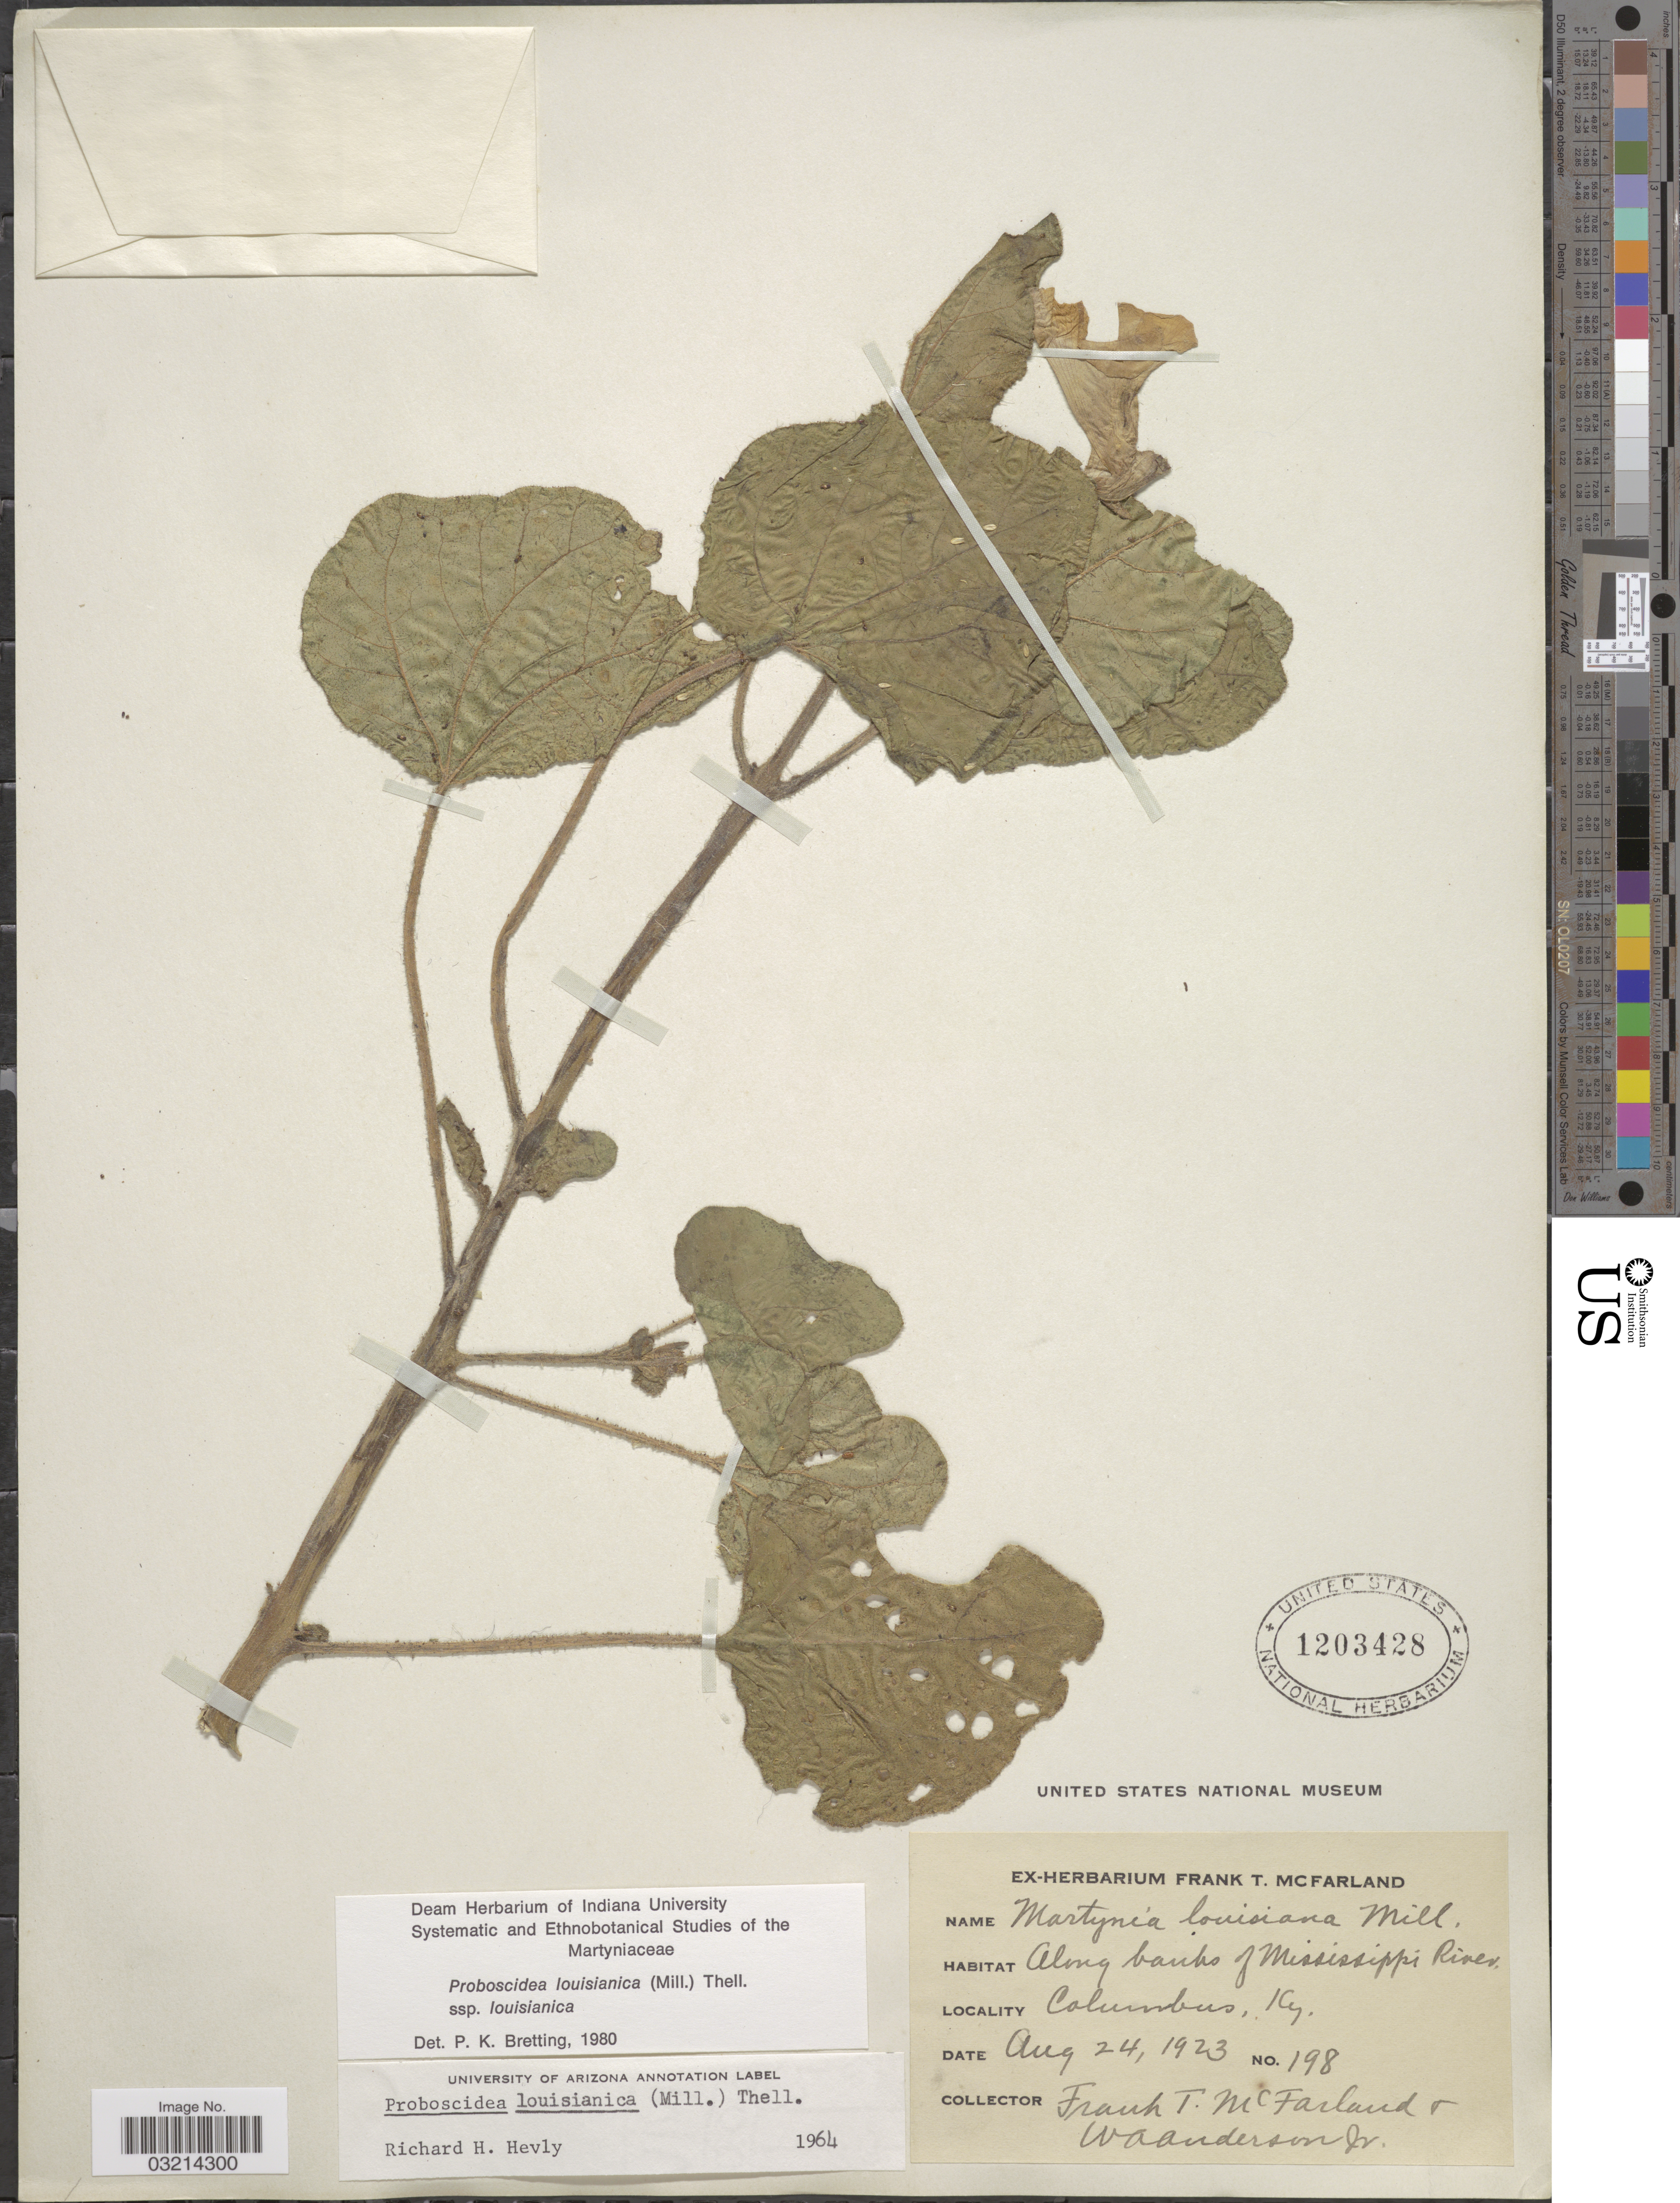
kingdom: Plantae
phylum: Tracheophyta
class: Magnoliopsida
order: Lamiales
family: Martyniaceae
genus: Proboscidea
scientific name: Proboscidea louisianica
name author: Thell.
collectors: F. McFarland & W. A. Anderson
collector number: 198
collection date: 1923-08-24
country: United States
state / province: Kentucky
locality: Along banks of Mississippi River. Columbus.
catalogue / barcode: US 1203428